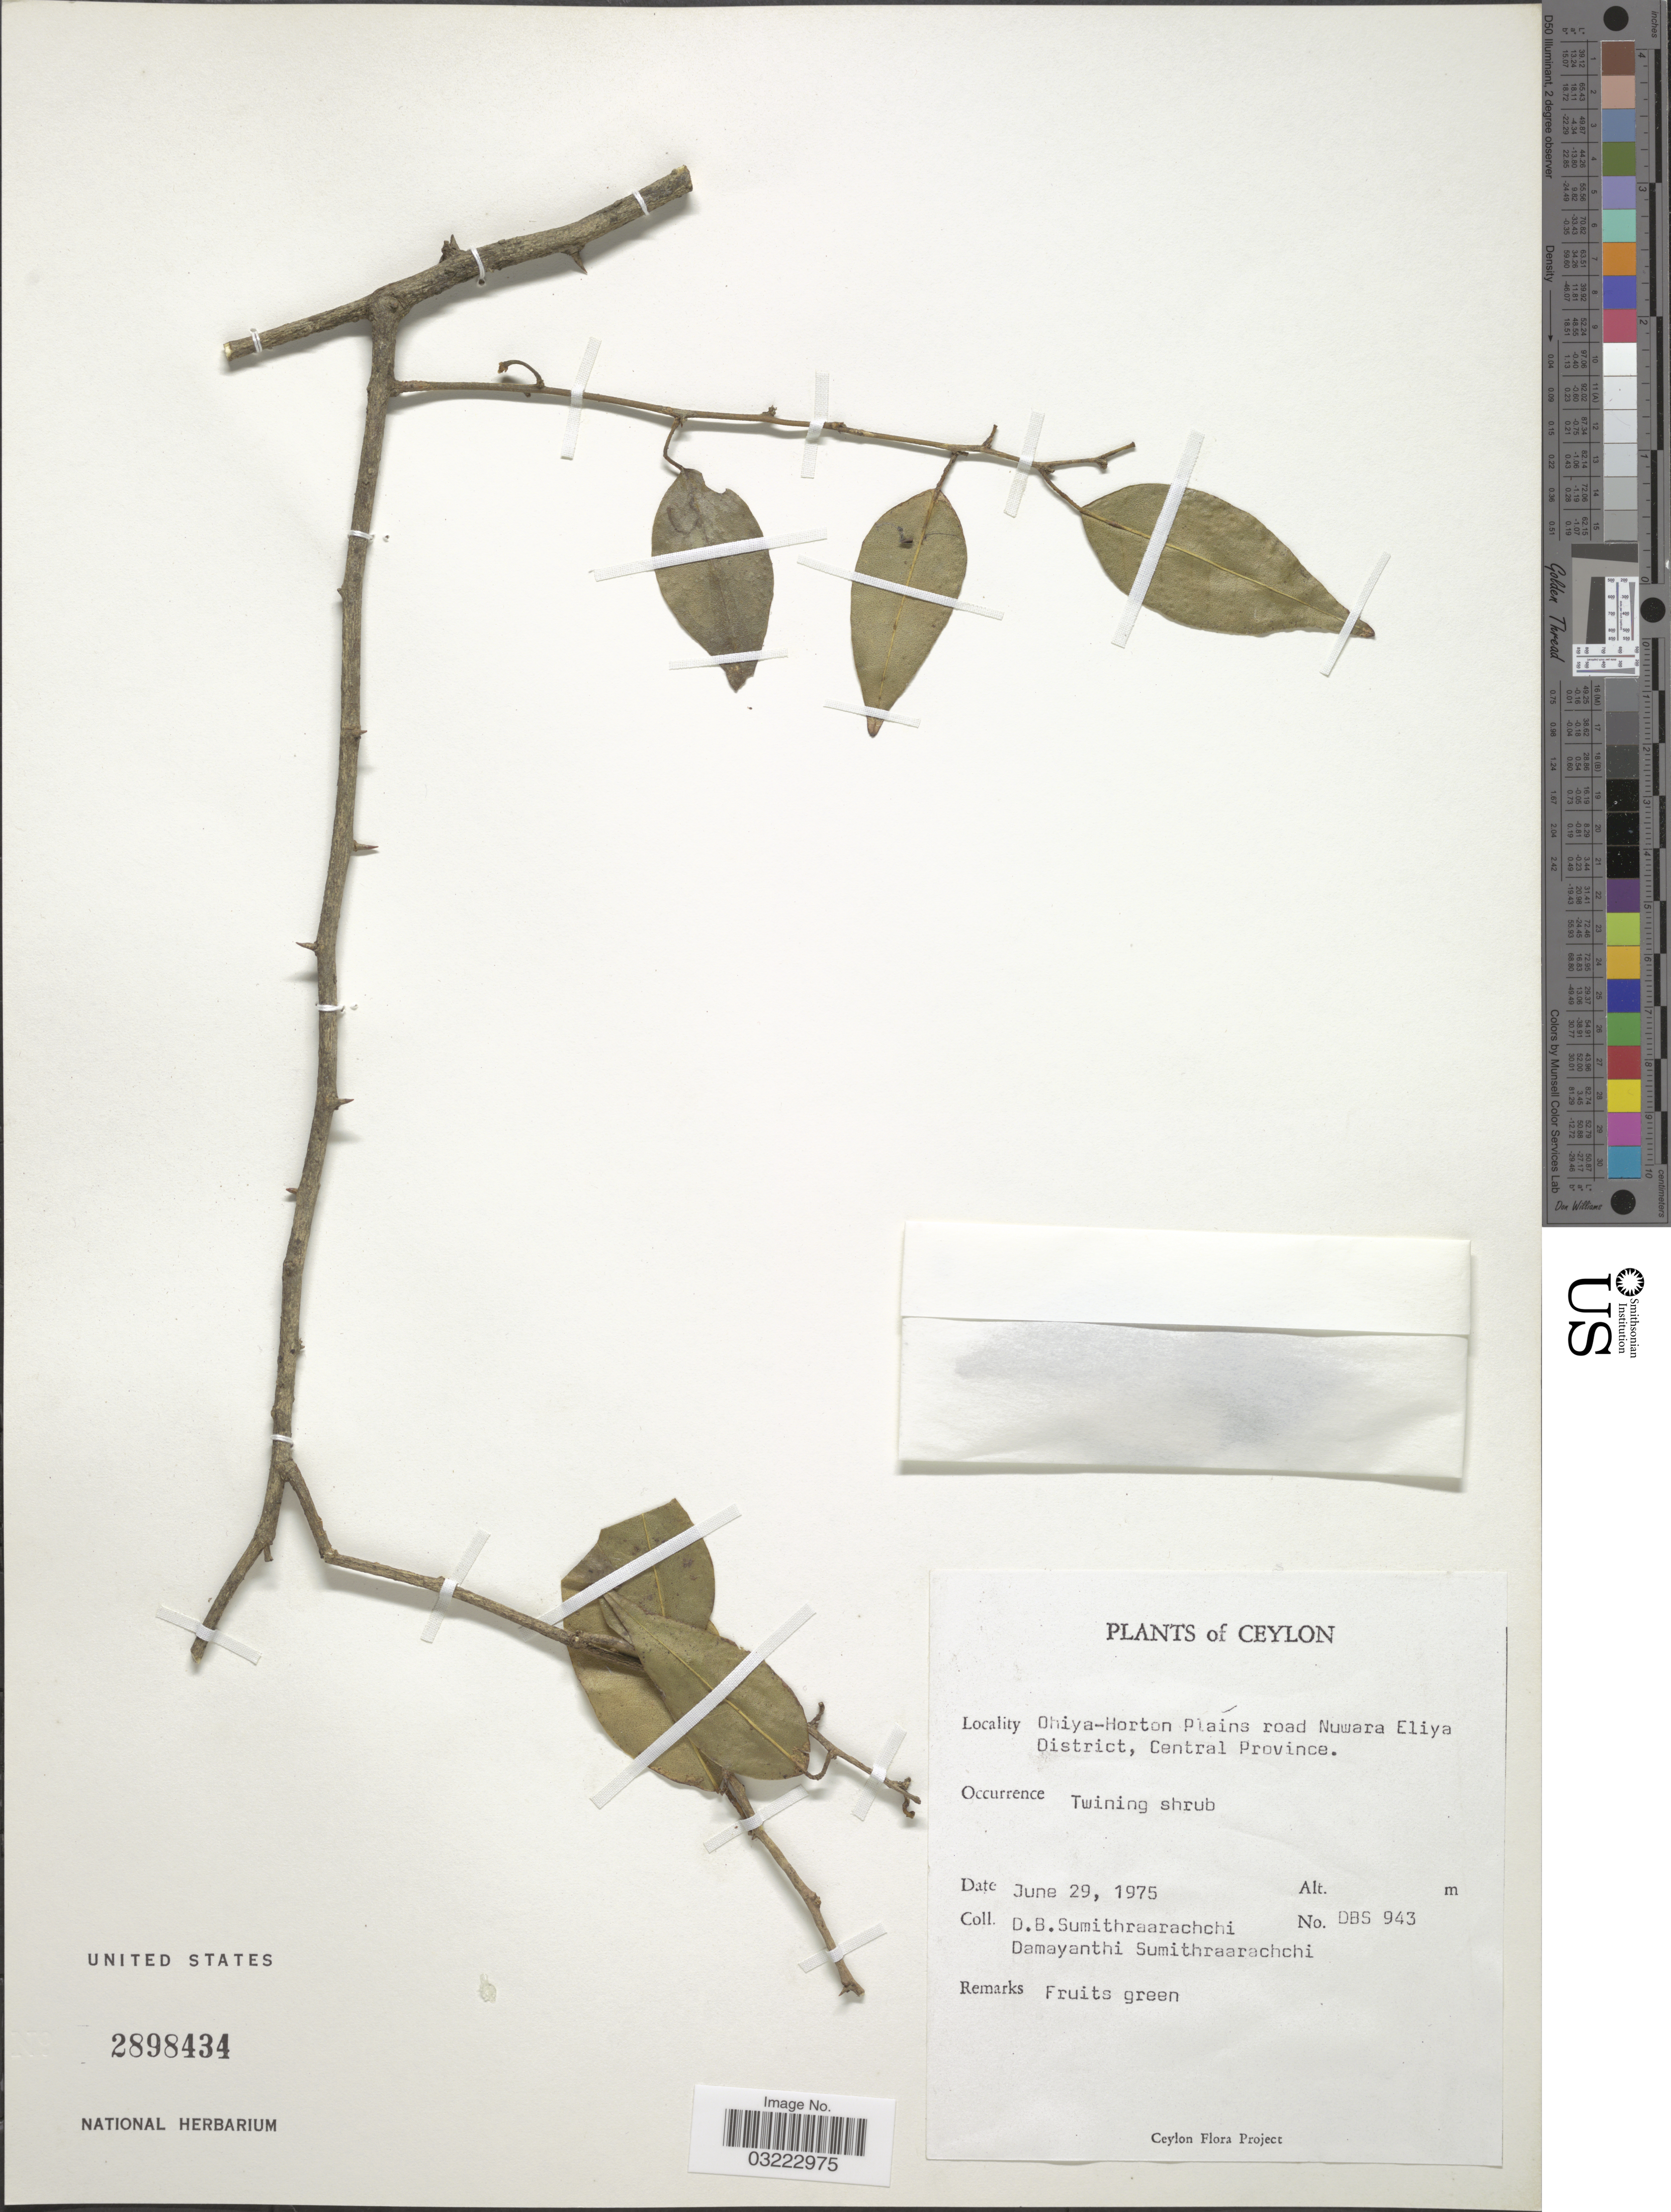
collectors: D. B. Sumithraarachchi & D. Sumithraarachchi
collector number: DBS 943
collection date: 1975-06-29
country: Sri Lanka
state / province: Central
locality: Ceylon. Ohiya-Horton Plains road Nuwara Eliya District.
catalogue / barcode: US 2898434